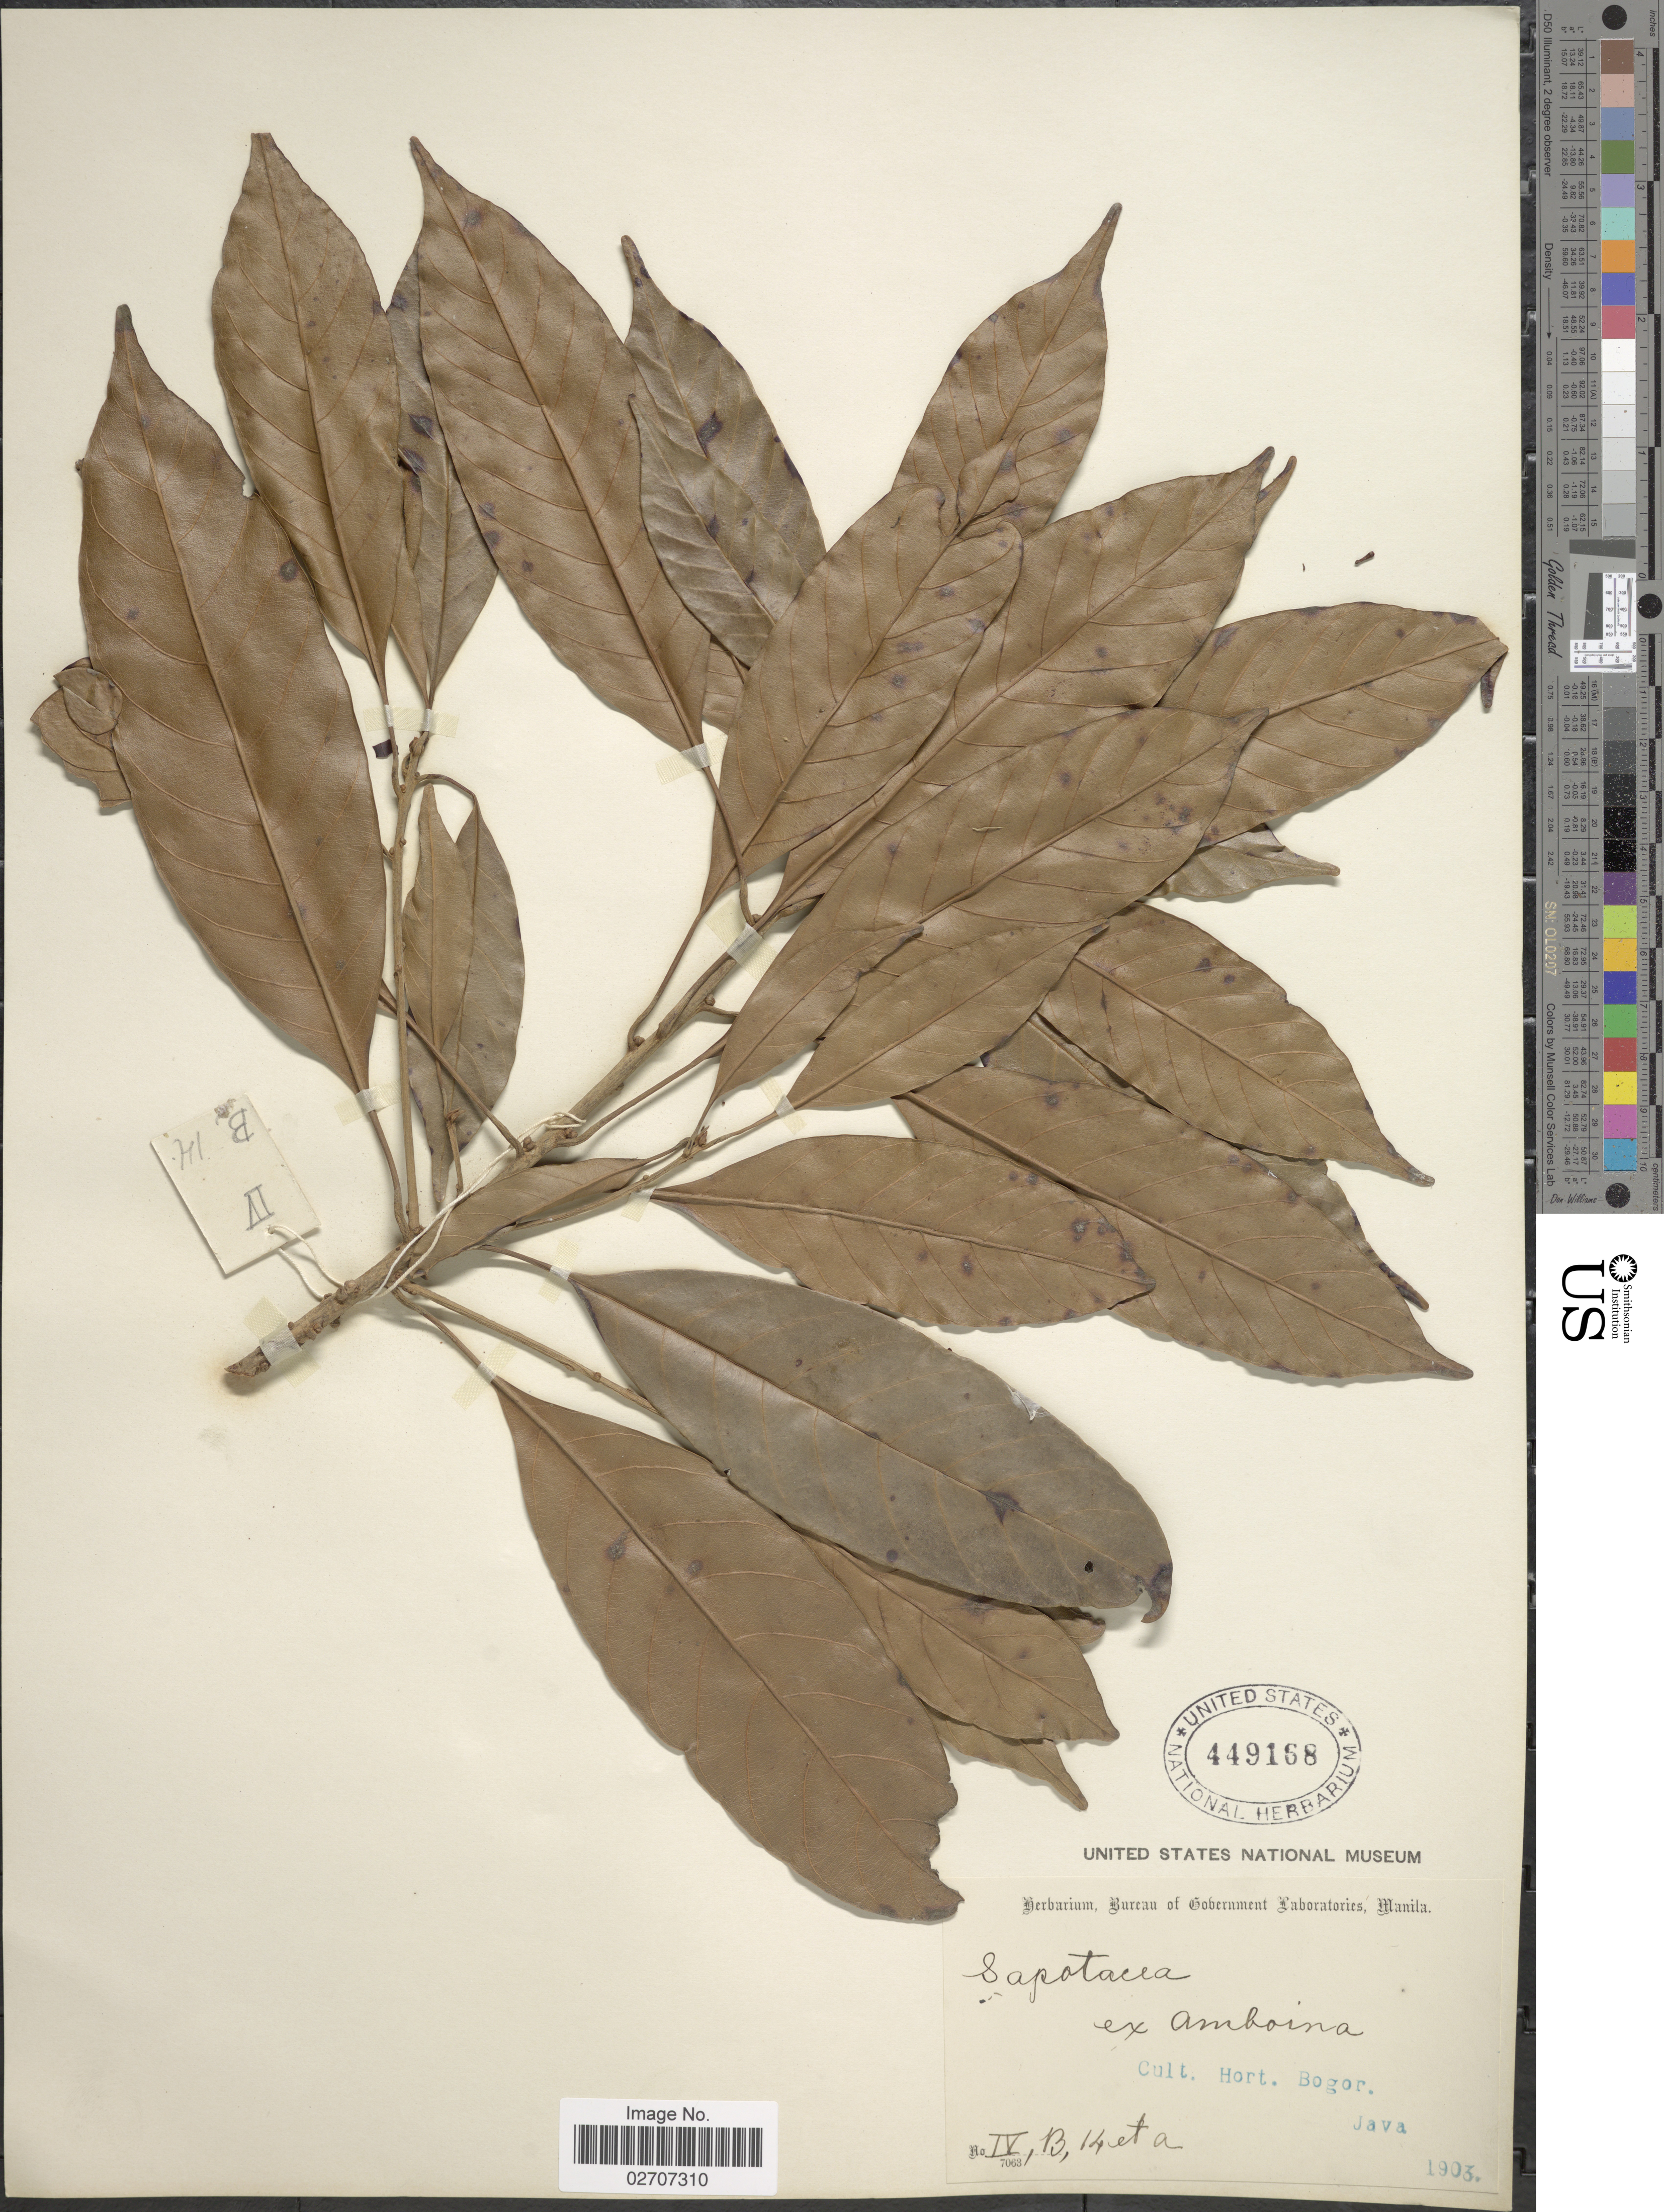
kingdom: Plantae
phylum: Tracheophyta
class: Magnoliopsida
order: Ericales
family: Sapotaceae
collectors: Ex herb. Bureau of Government Laboratories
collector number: IV,B,14eta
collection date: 1903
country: Indonesia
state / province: Java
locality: Ex. Amboina, Cult. Hort. Bogor. Java.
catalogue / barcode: US 449168